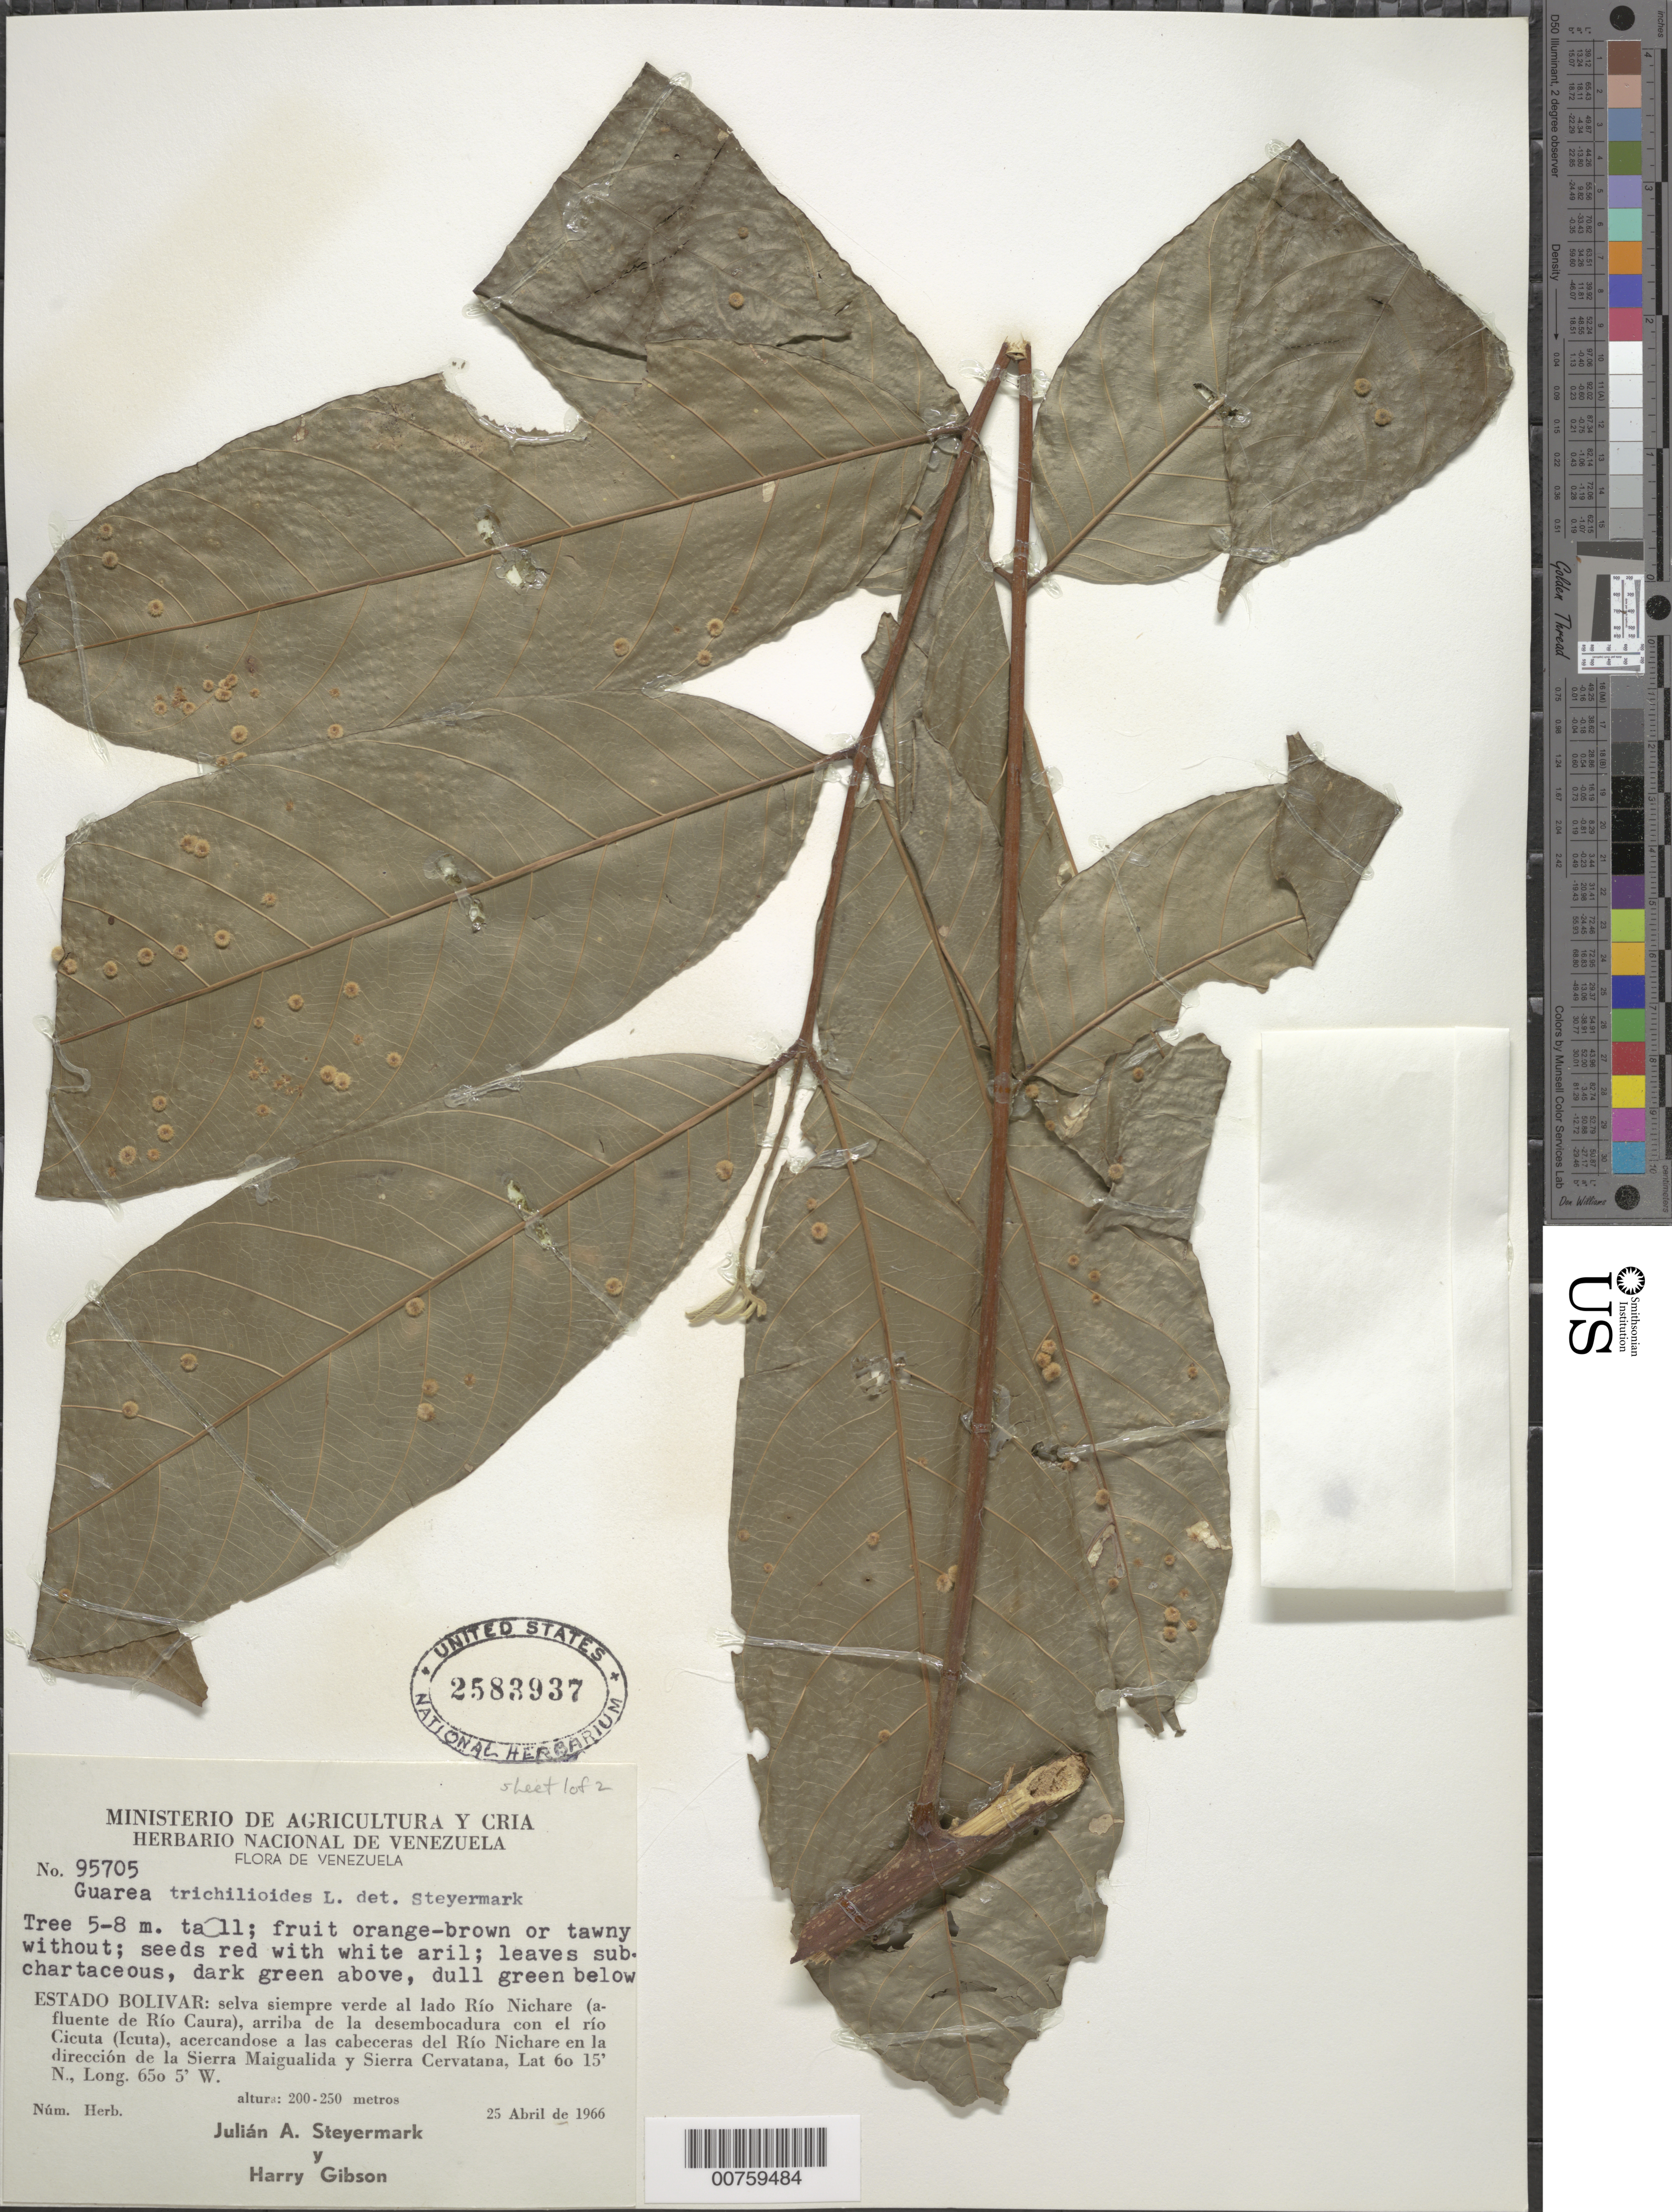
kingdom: Plantae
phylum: Tracheophyta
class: Magnoliopsida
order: Sapindales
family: Meliaceae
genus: Guarea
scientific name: Guarea guidonia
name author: (L.) Sleumer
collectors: J. Steyermark & H. Gibson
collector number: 95705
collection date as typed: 25-Apr-66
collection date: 1966-04-25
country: Venezuela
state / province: Bolívar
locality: Río Nichare, near mouth of Río Cicuta, acercandose a las cabeceras del Río Nichare en la direccion de la Sierra Maigualida y Sierra Cervatana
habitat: Evergreen forest along river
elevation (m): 200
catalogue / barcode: US 2583937